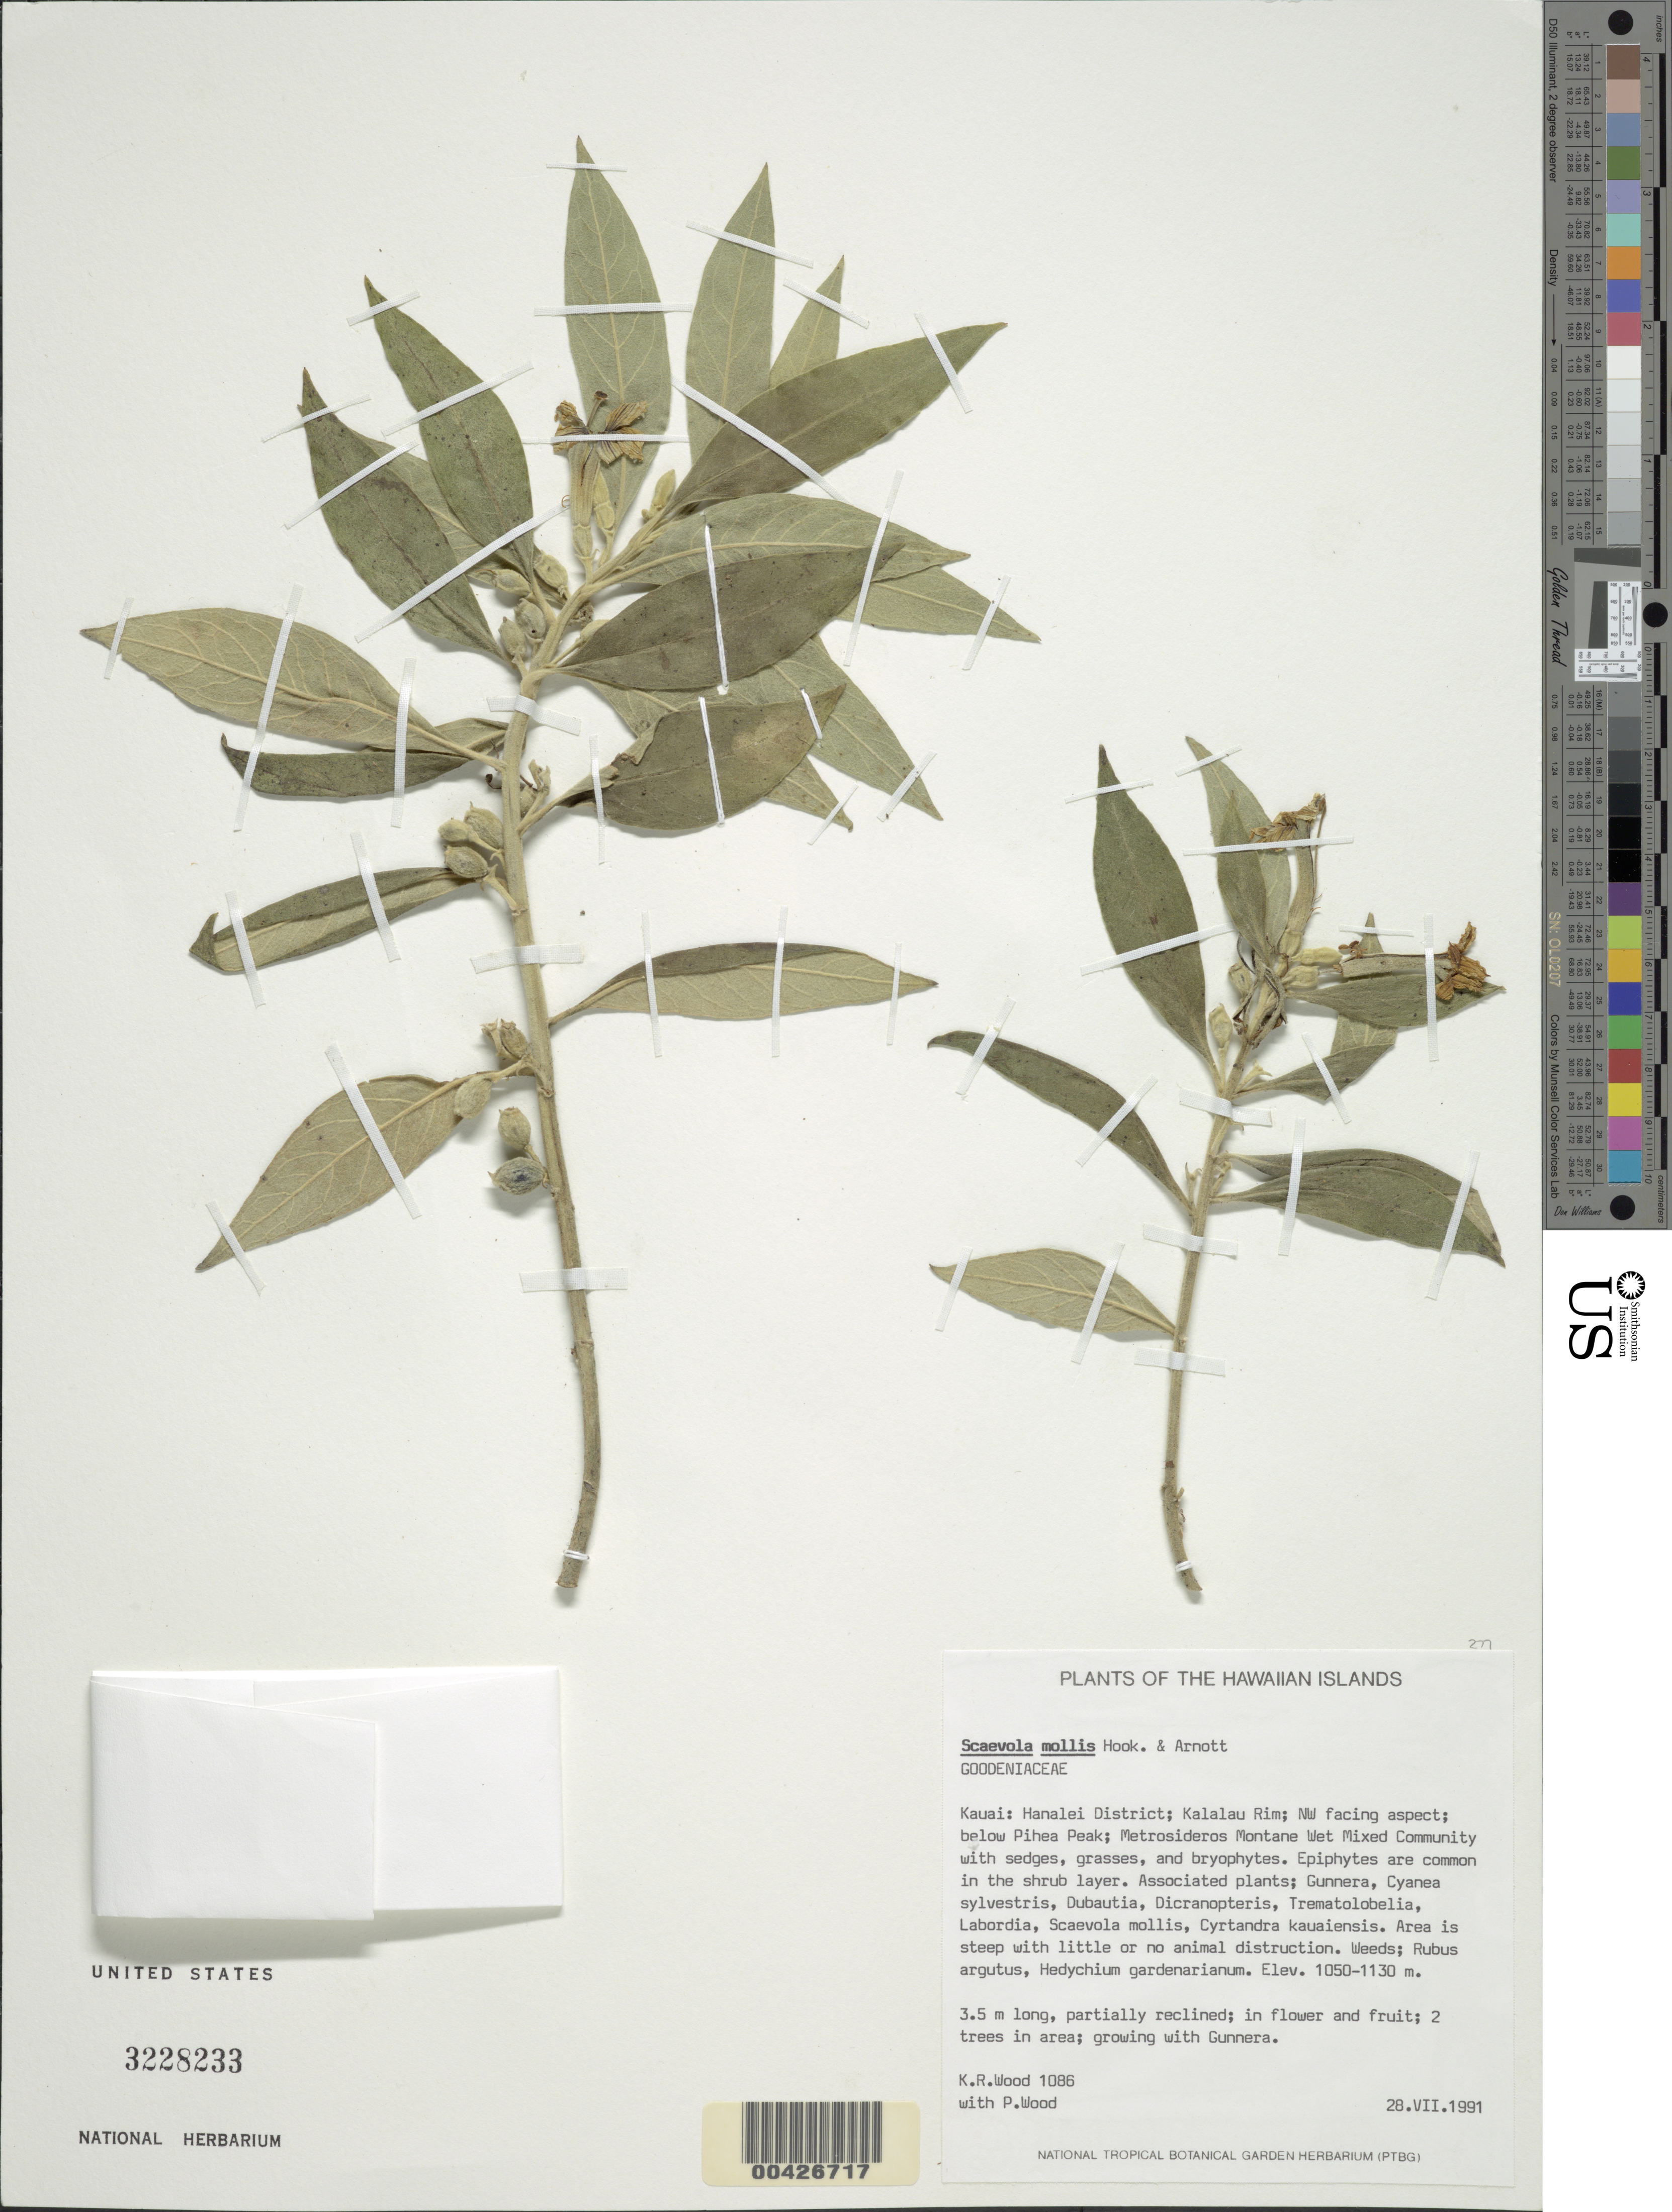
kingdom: Plantae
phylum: Tracheophyta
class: Magnoliopsida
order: Asterales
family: Goodeniaceae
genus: Scaevola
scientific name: Scaevola mollis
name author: Hook. & Arn.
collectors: K. R. Wood & P. Wood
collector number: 1086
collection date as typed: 28 Jul 1991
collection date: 1991-07-28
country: United States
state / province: Hawaii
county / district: Kauai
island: Kaua'i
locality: Hanalei Dist., Kalalau Rim; NW facing aspect, below Pihea Peak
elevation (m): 1050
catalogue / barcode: US 3228233